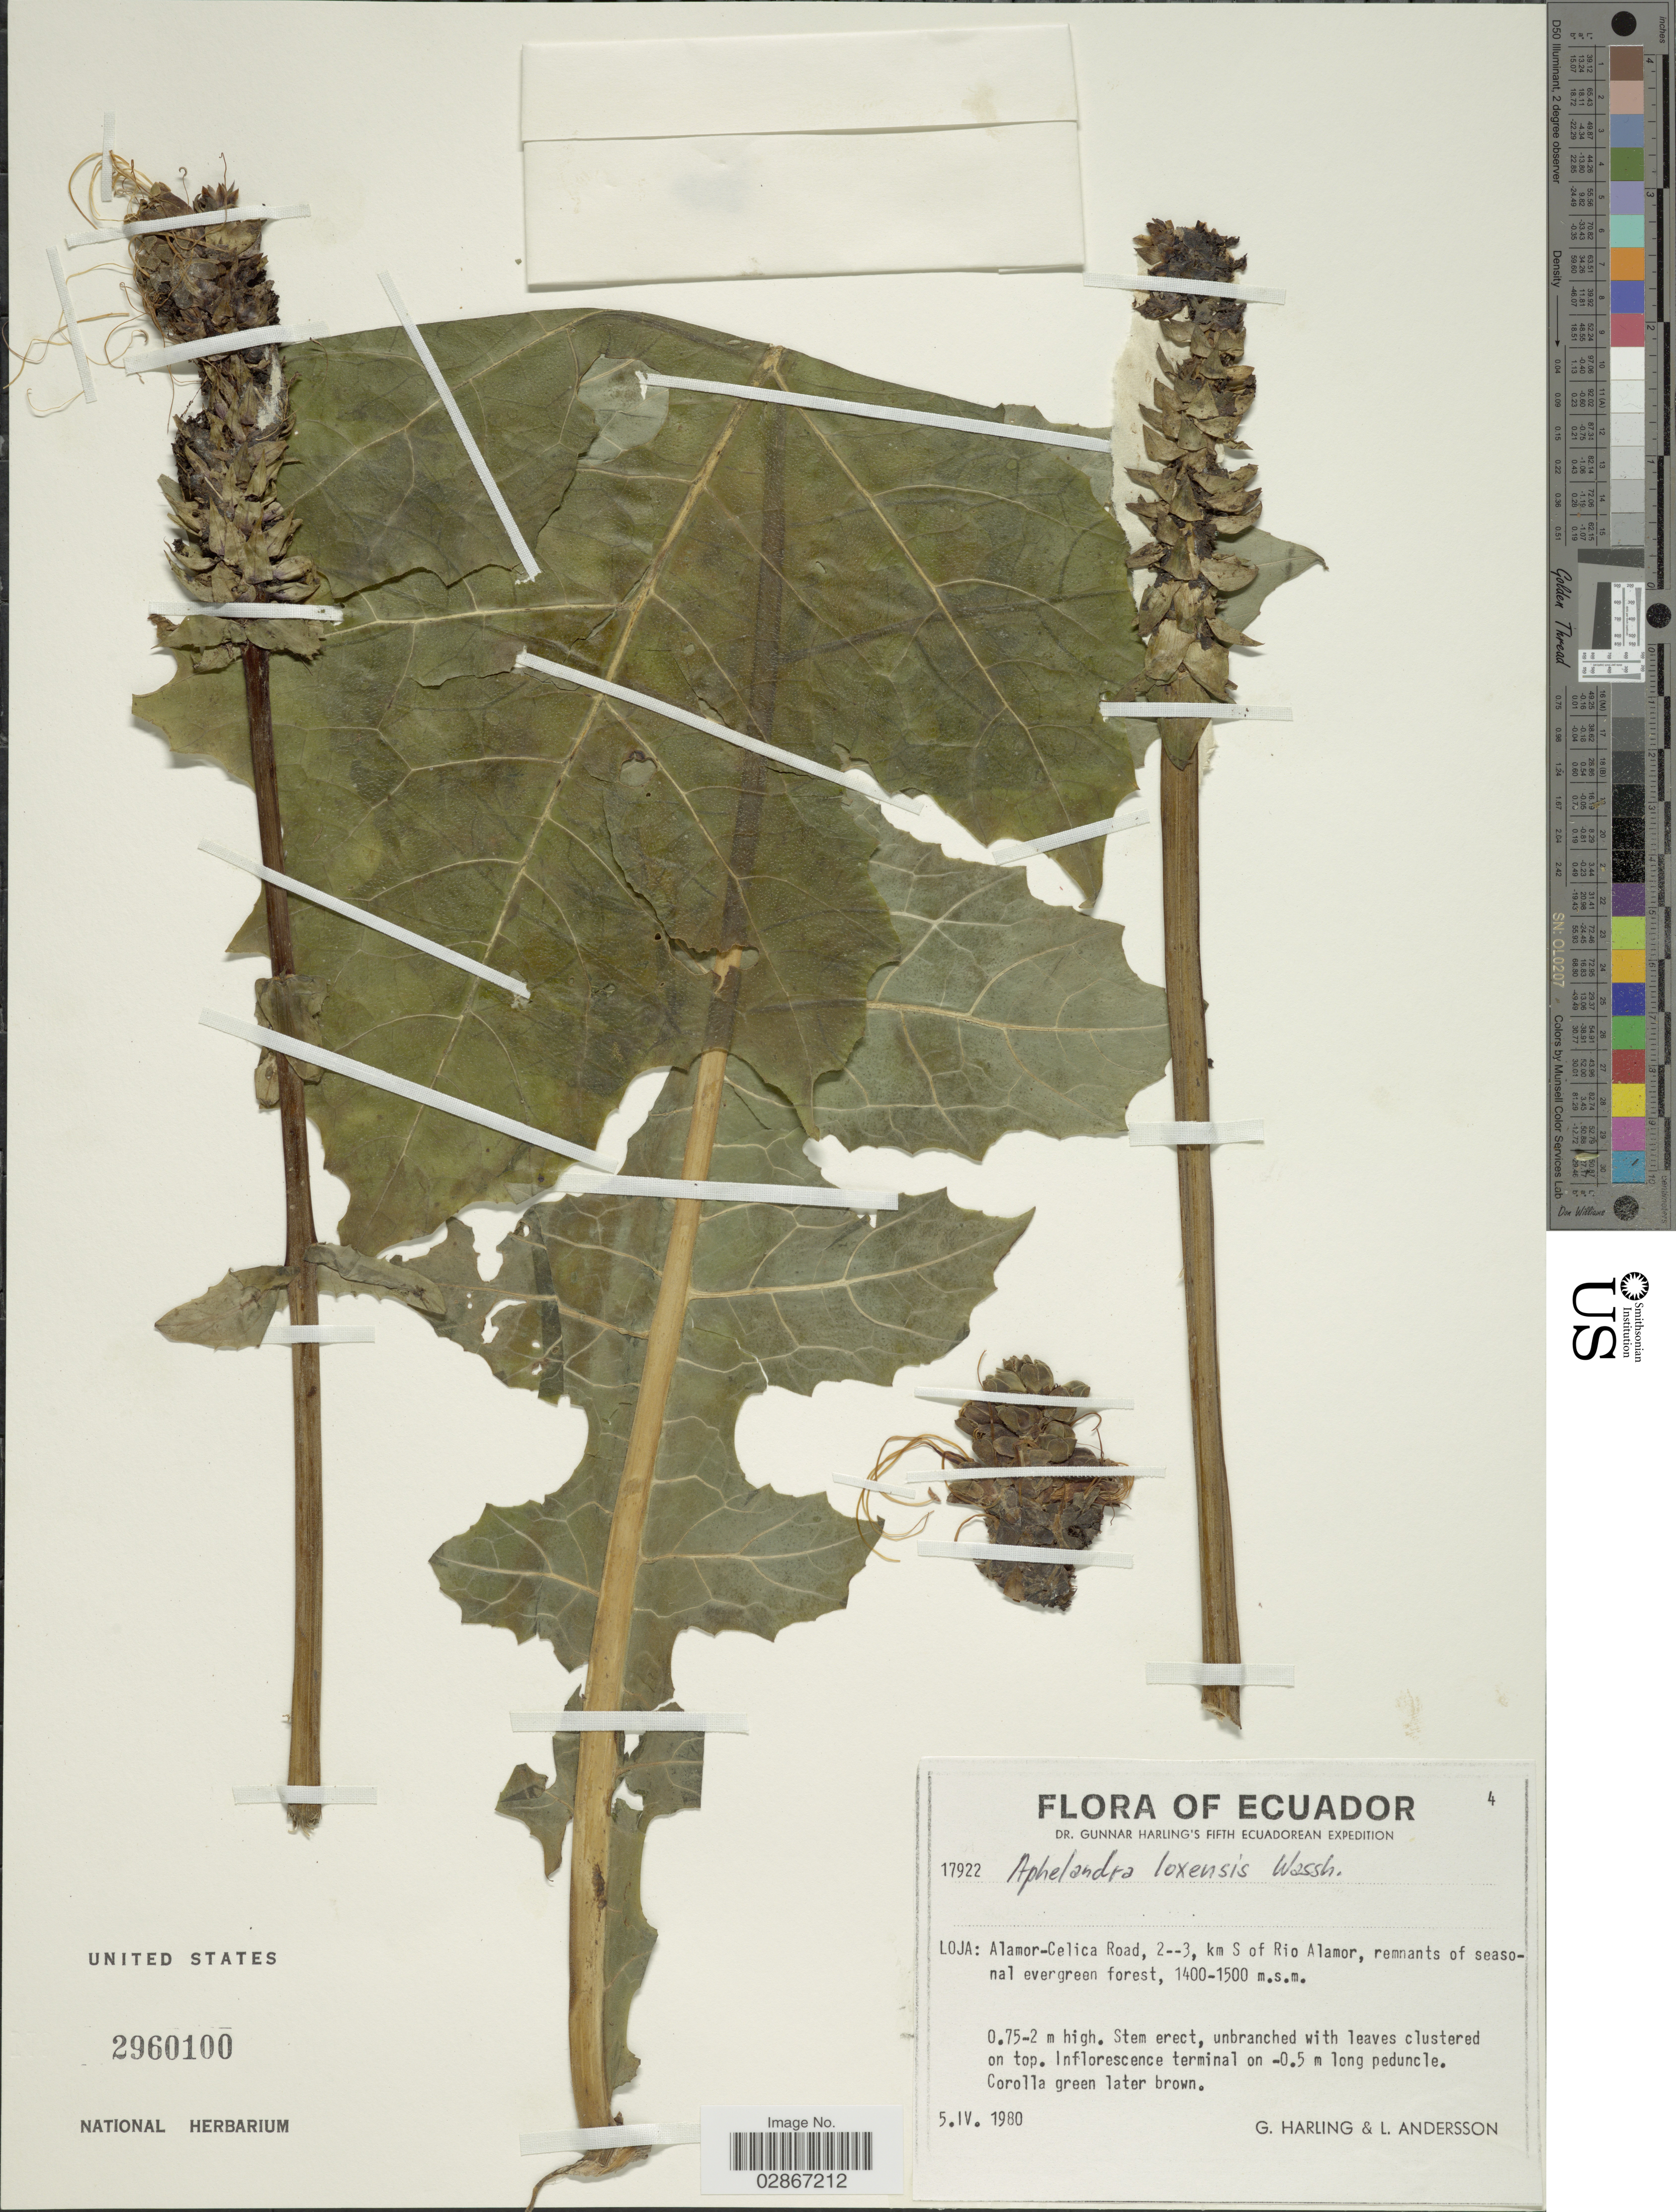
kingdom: Plantae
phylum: Tracheophyta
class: Magnoliopsida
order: Lamiales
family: Acanthaceae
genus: Aphelandra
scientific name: Aphelandra loxensis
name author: Wassh.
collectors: G. Harling & L. Andersson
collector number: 17922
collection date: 1980-04-05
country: Ecuador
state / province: Loja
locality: Alamor-Celica Road, 2--3, km S of Rio Alamor.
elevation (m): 1400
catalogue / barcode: US 2960100